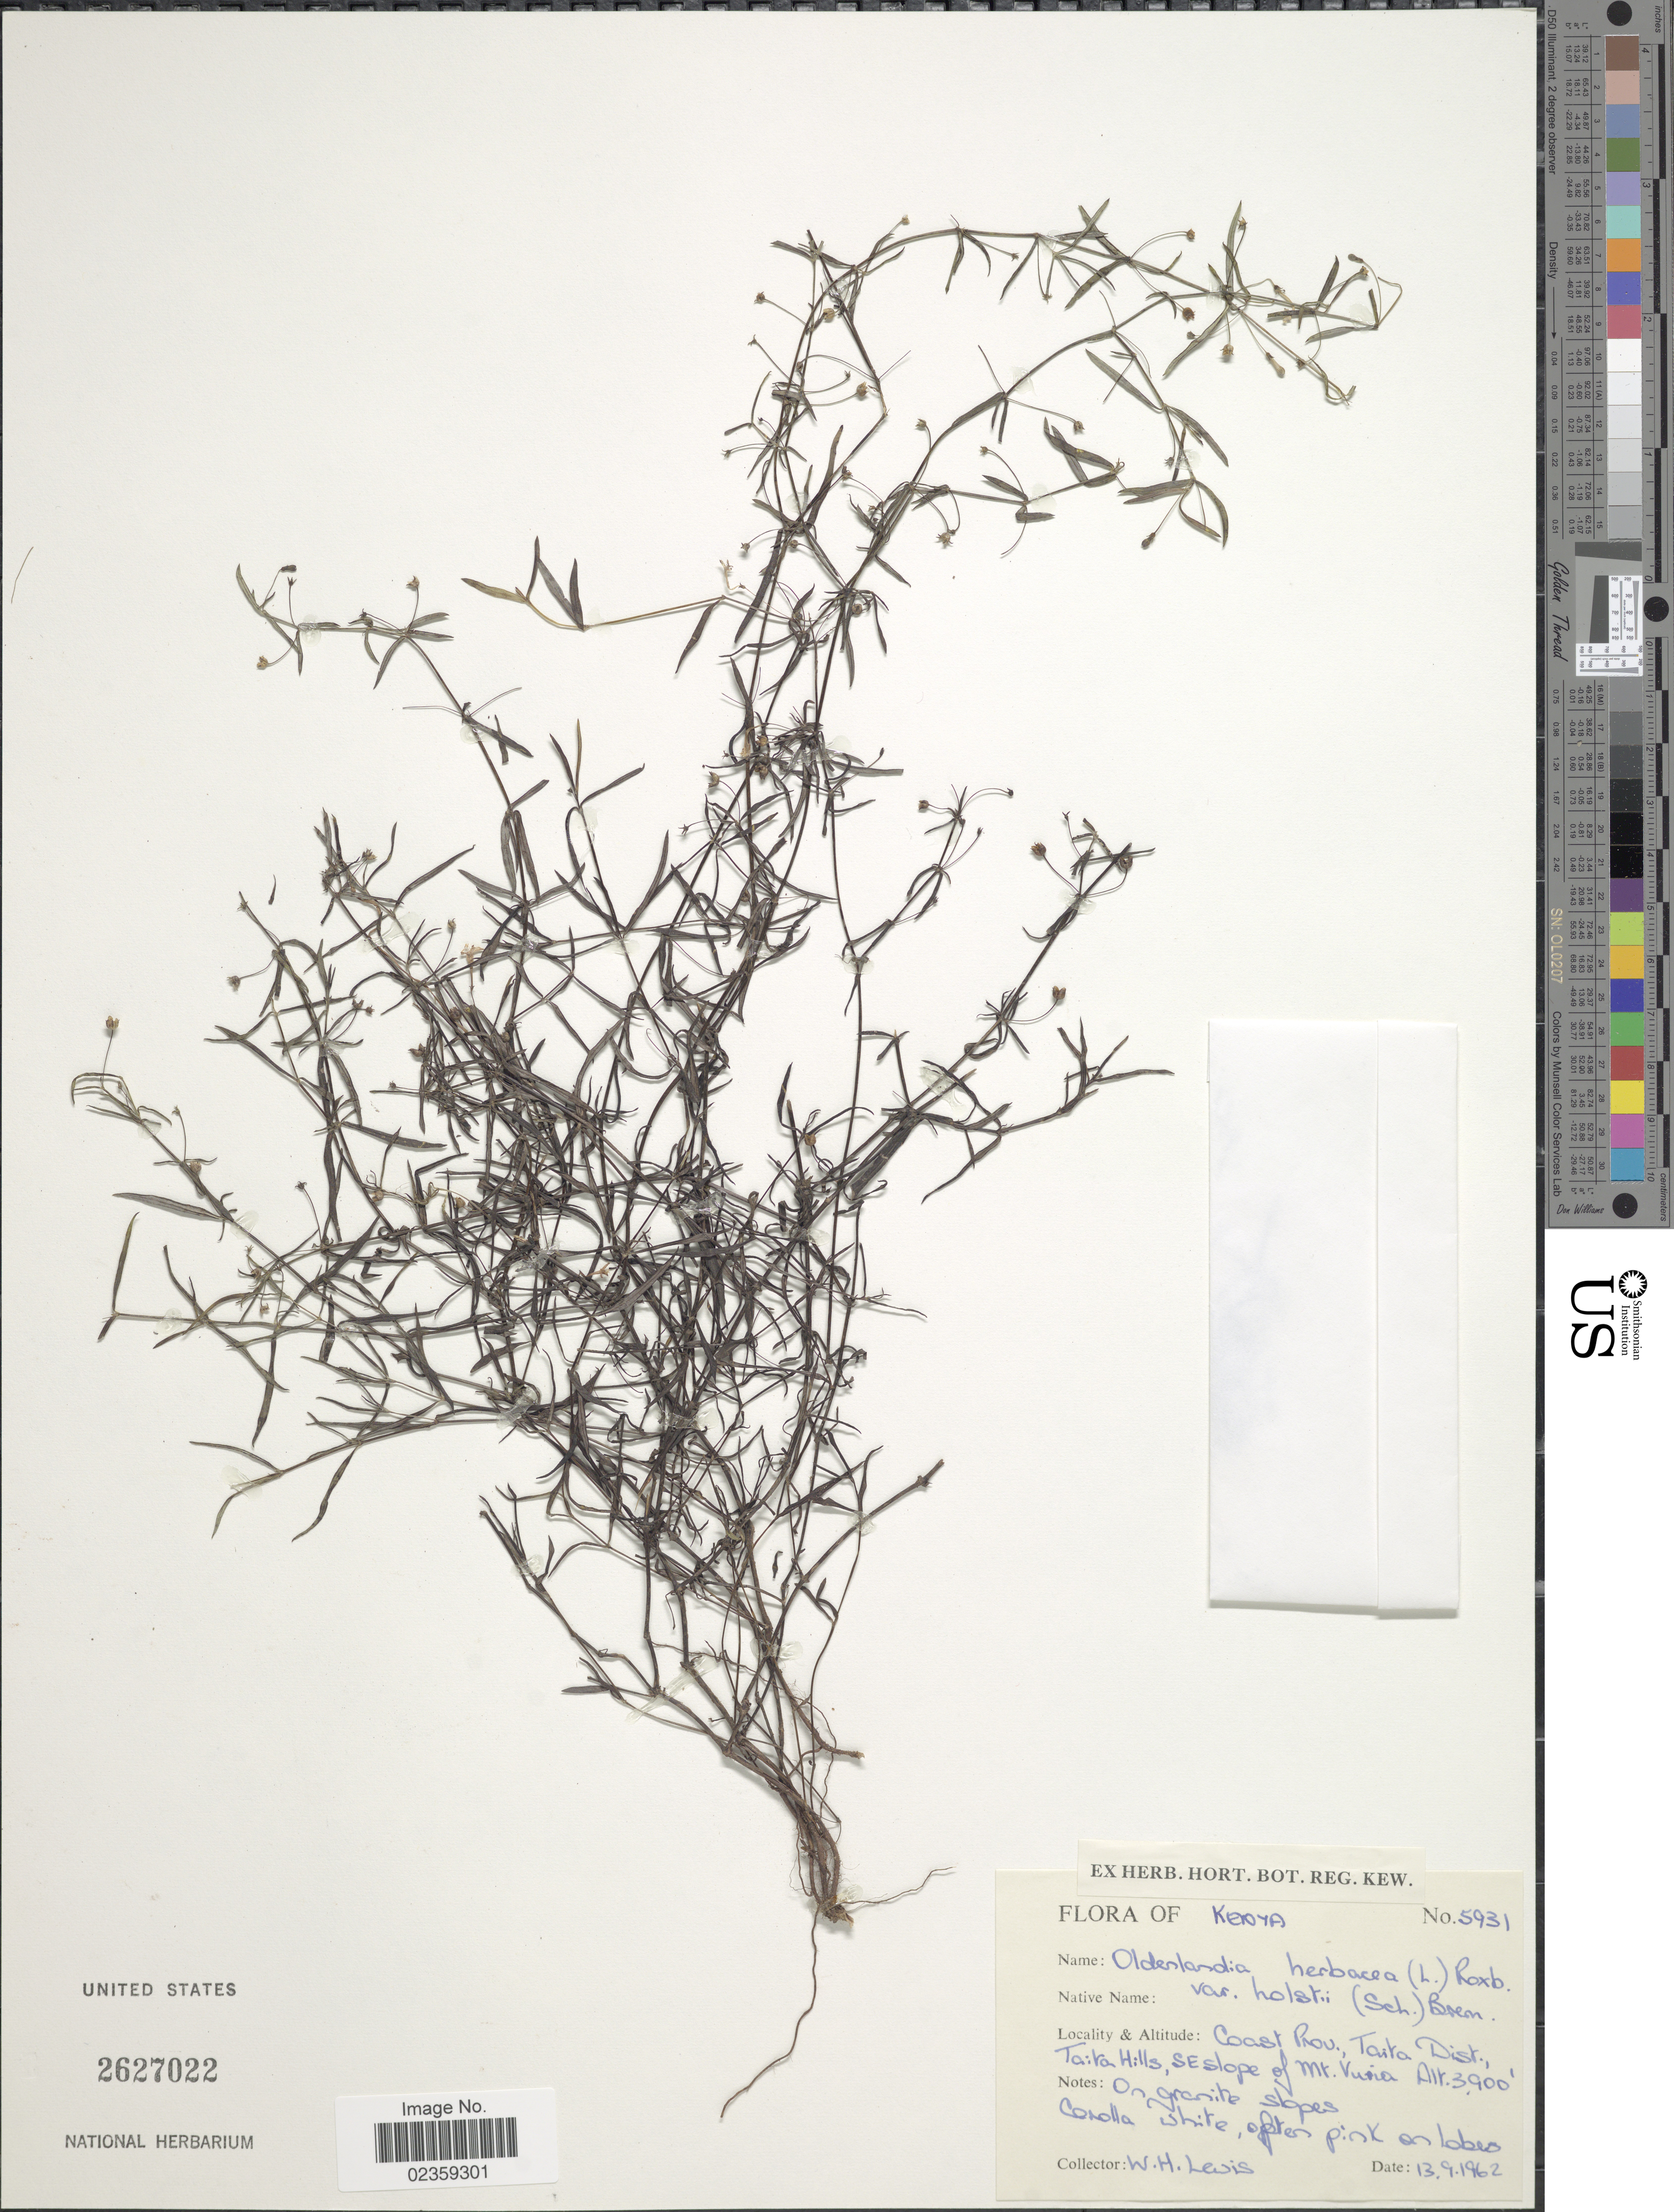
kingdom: Plantae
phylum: Tracheophyta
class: Magnoliopsida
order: Gentianales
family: Rubiaceae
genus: Oldenlandia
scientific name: Oldenlandia herbacea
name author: (L.) Roxb.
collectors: W. H. Lewis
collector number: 5931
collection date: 1962-09-13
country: Kenya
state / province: Taita Taveta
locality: Coast Prov., Taita Dist., Taita Hills, SE slope of Mt. Vuria [interpreted]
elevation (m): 1189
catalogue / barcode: US 2627022